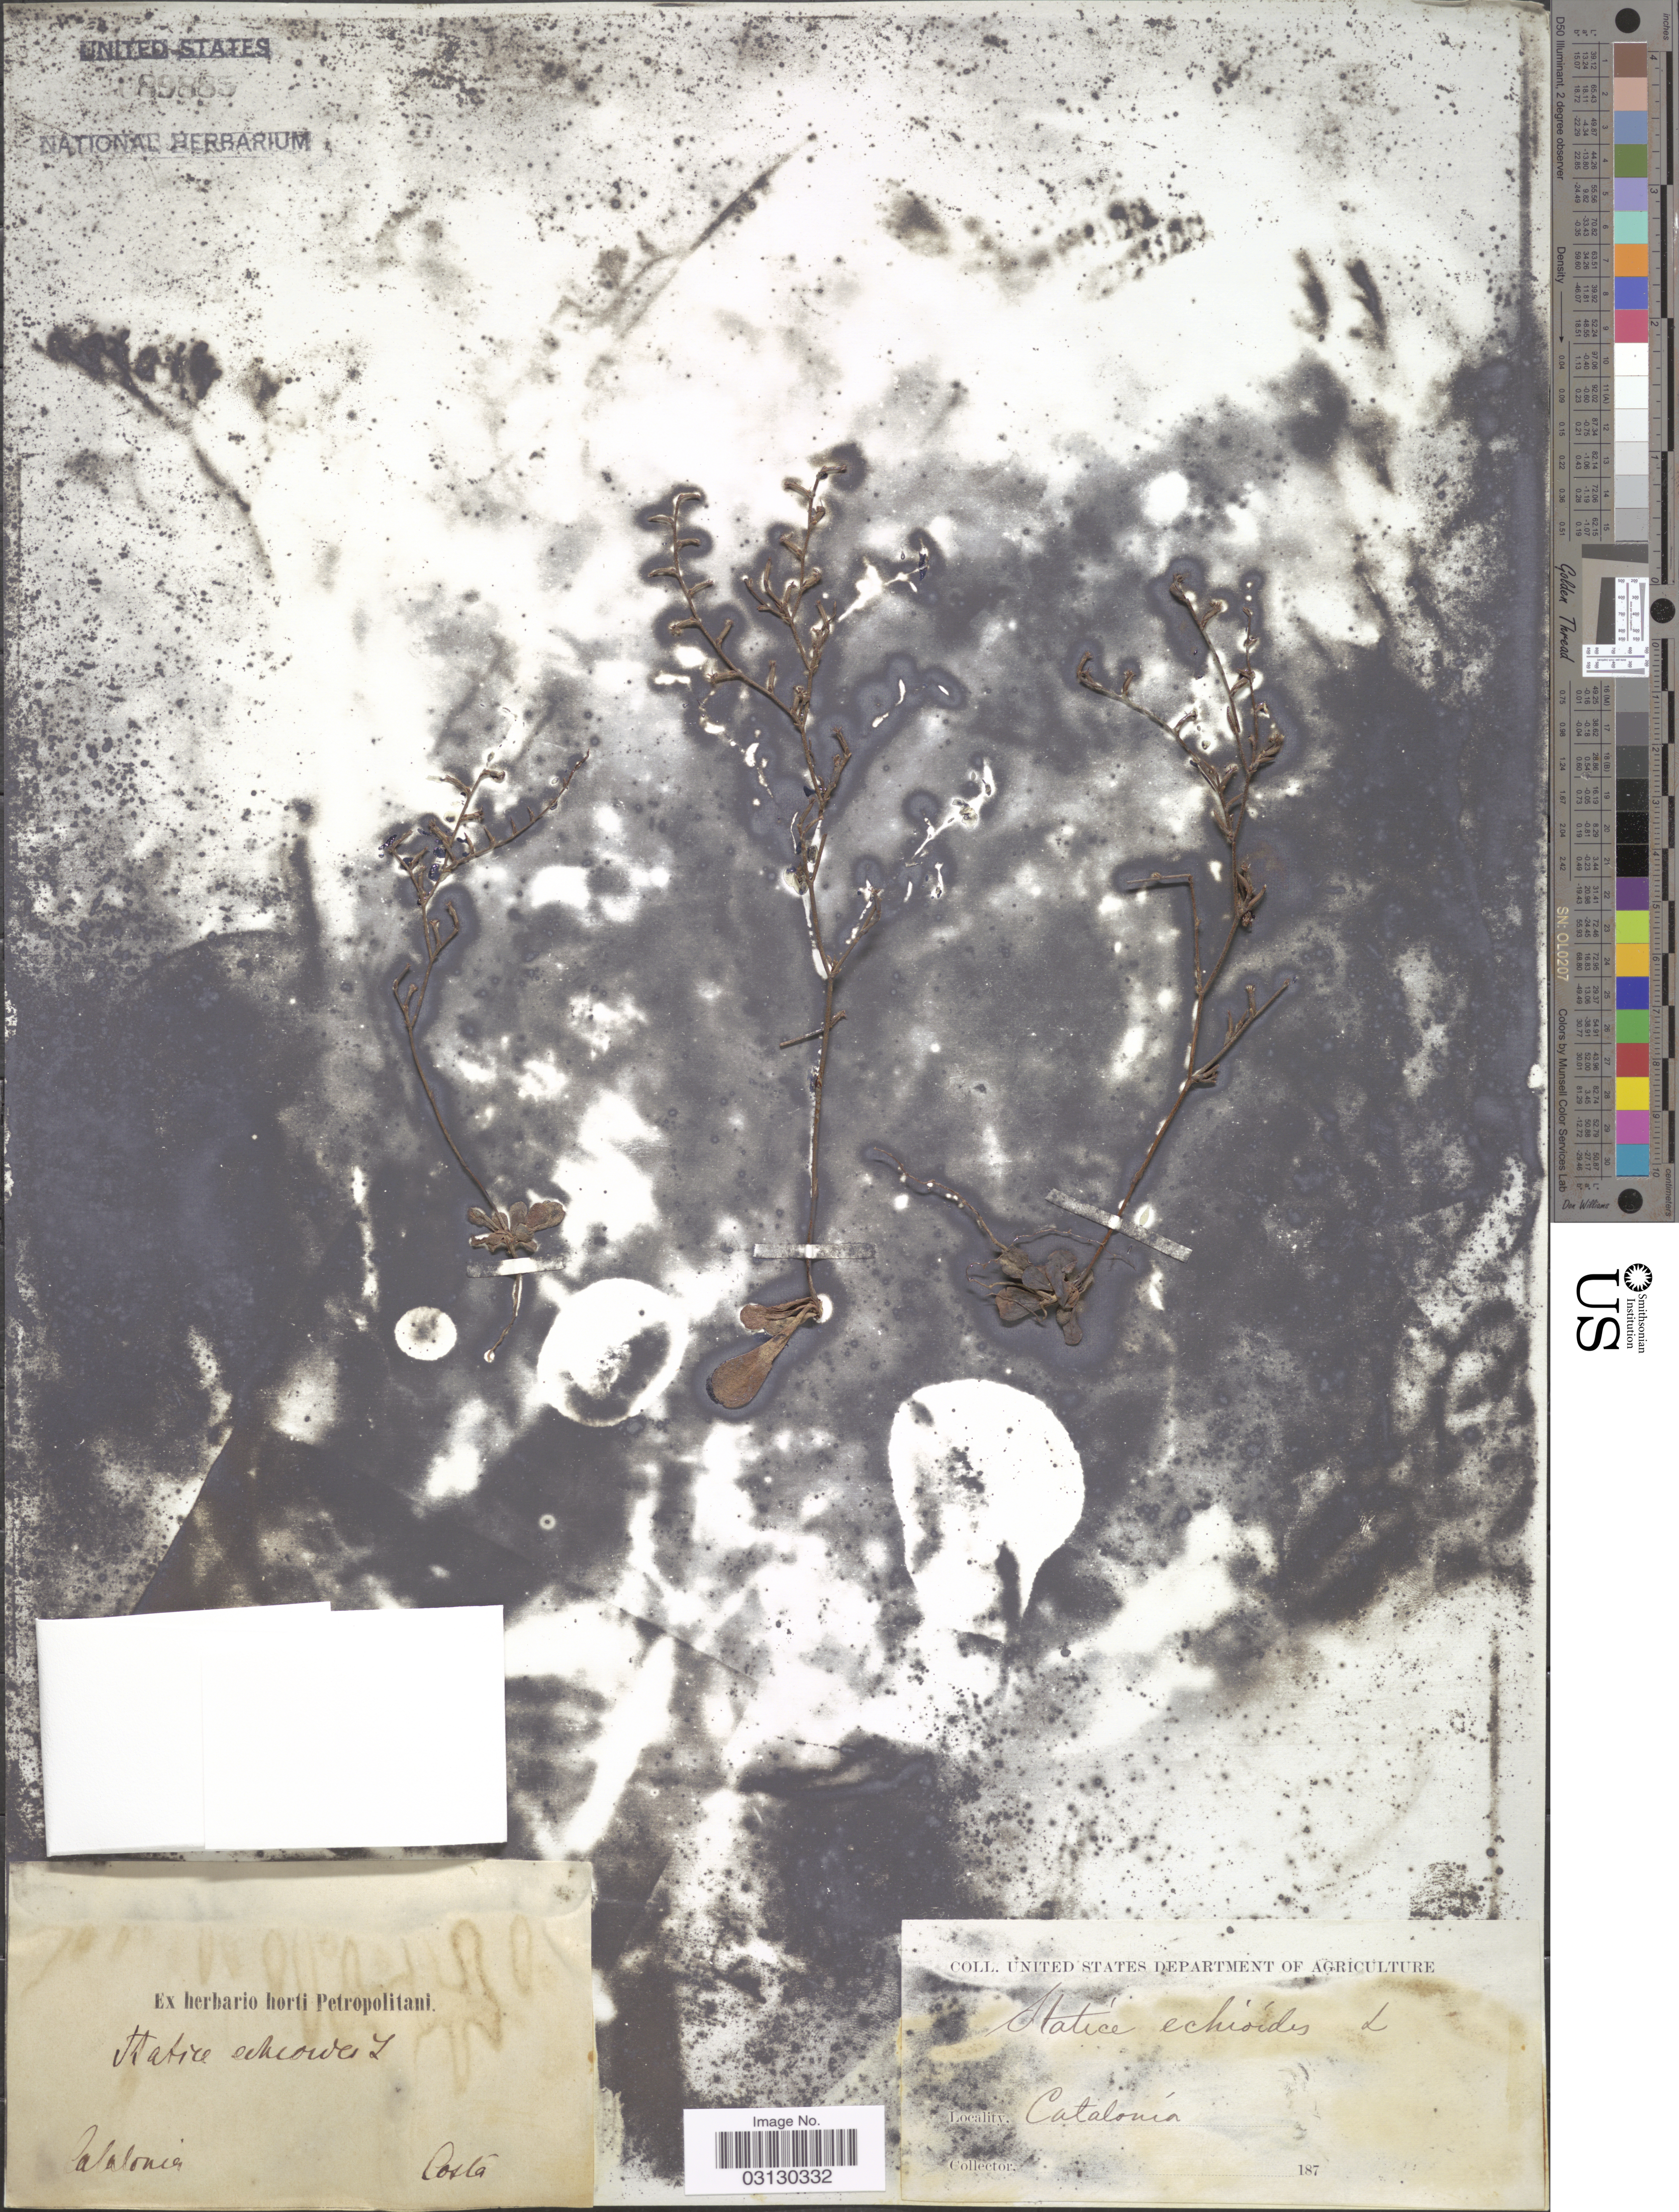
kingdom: Plantae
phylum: Tracheophyta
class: Magnoliopsida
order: Caryophyllales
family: Plumbaginaceae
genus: Limonium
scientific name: Limonium echioides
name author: (L.) Mill.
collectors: -. Costa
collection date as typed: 187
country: Spain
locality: Catalonia.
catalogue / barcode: US 89885